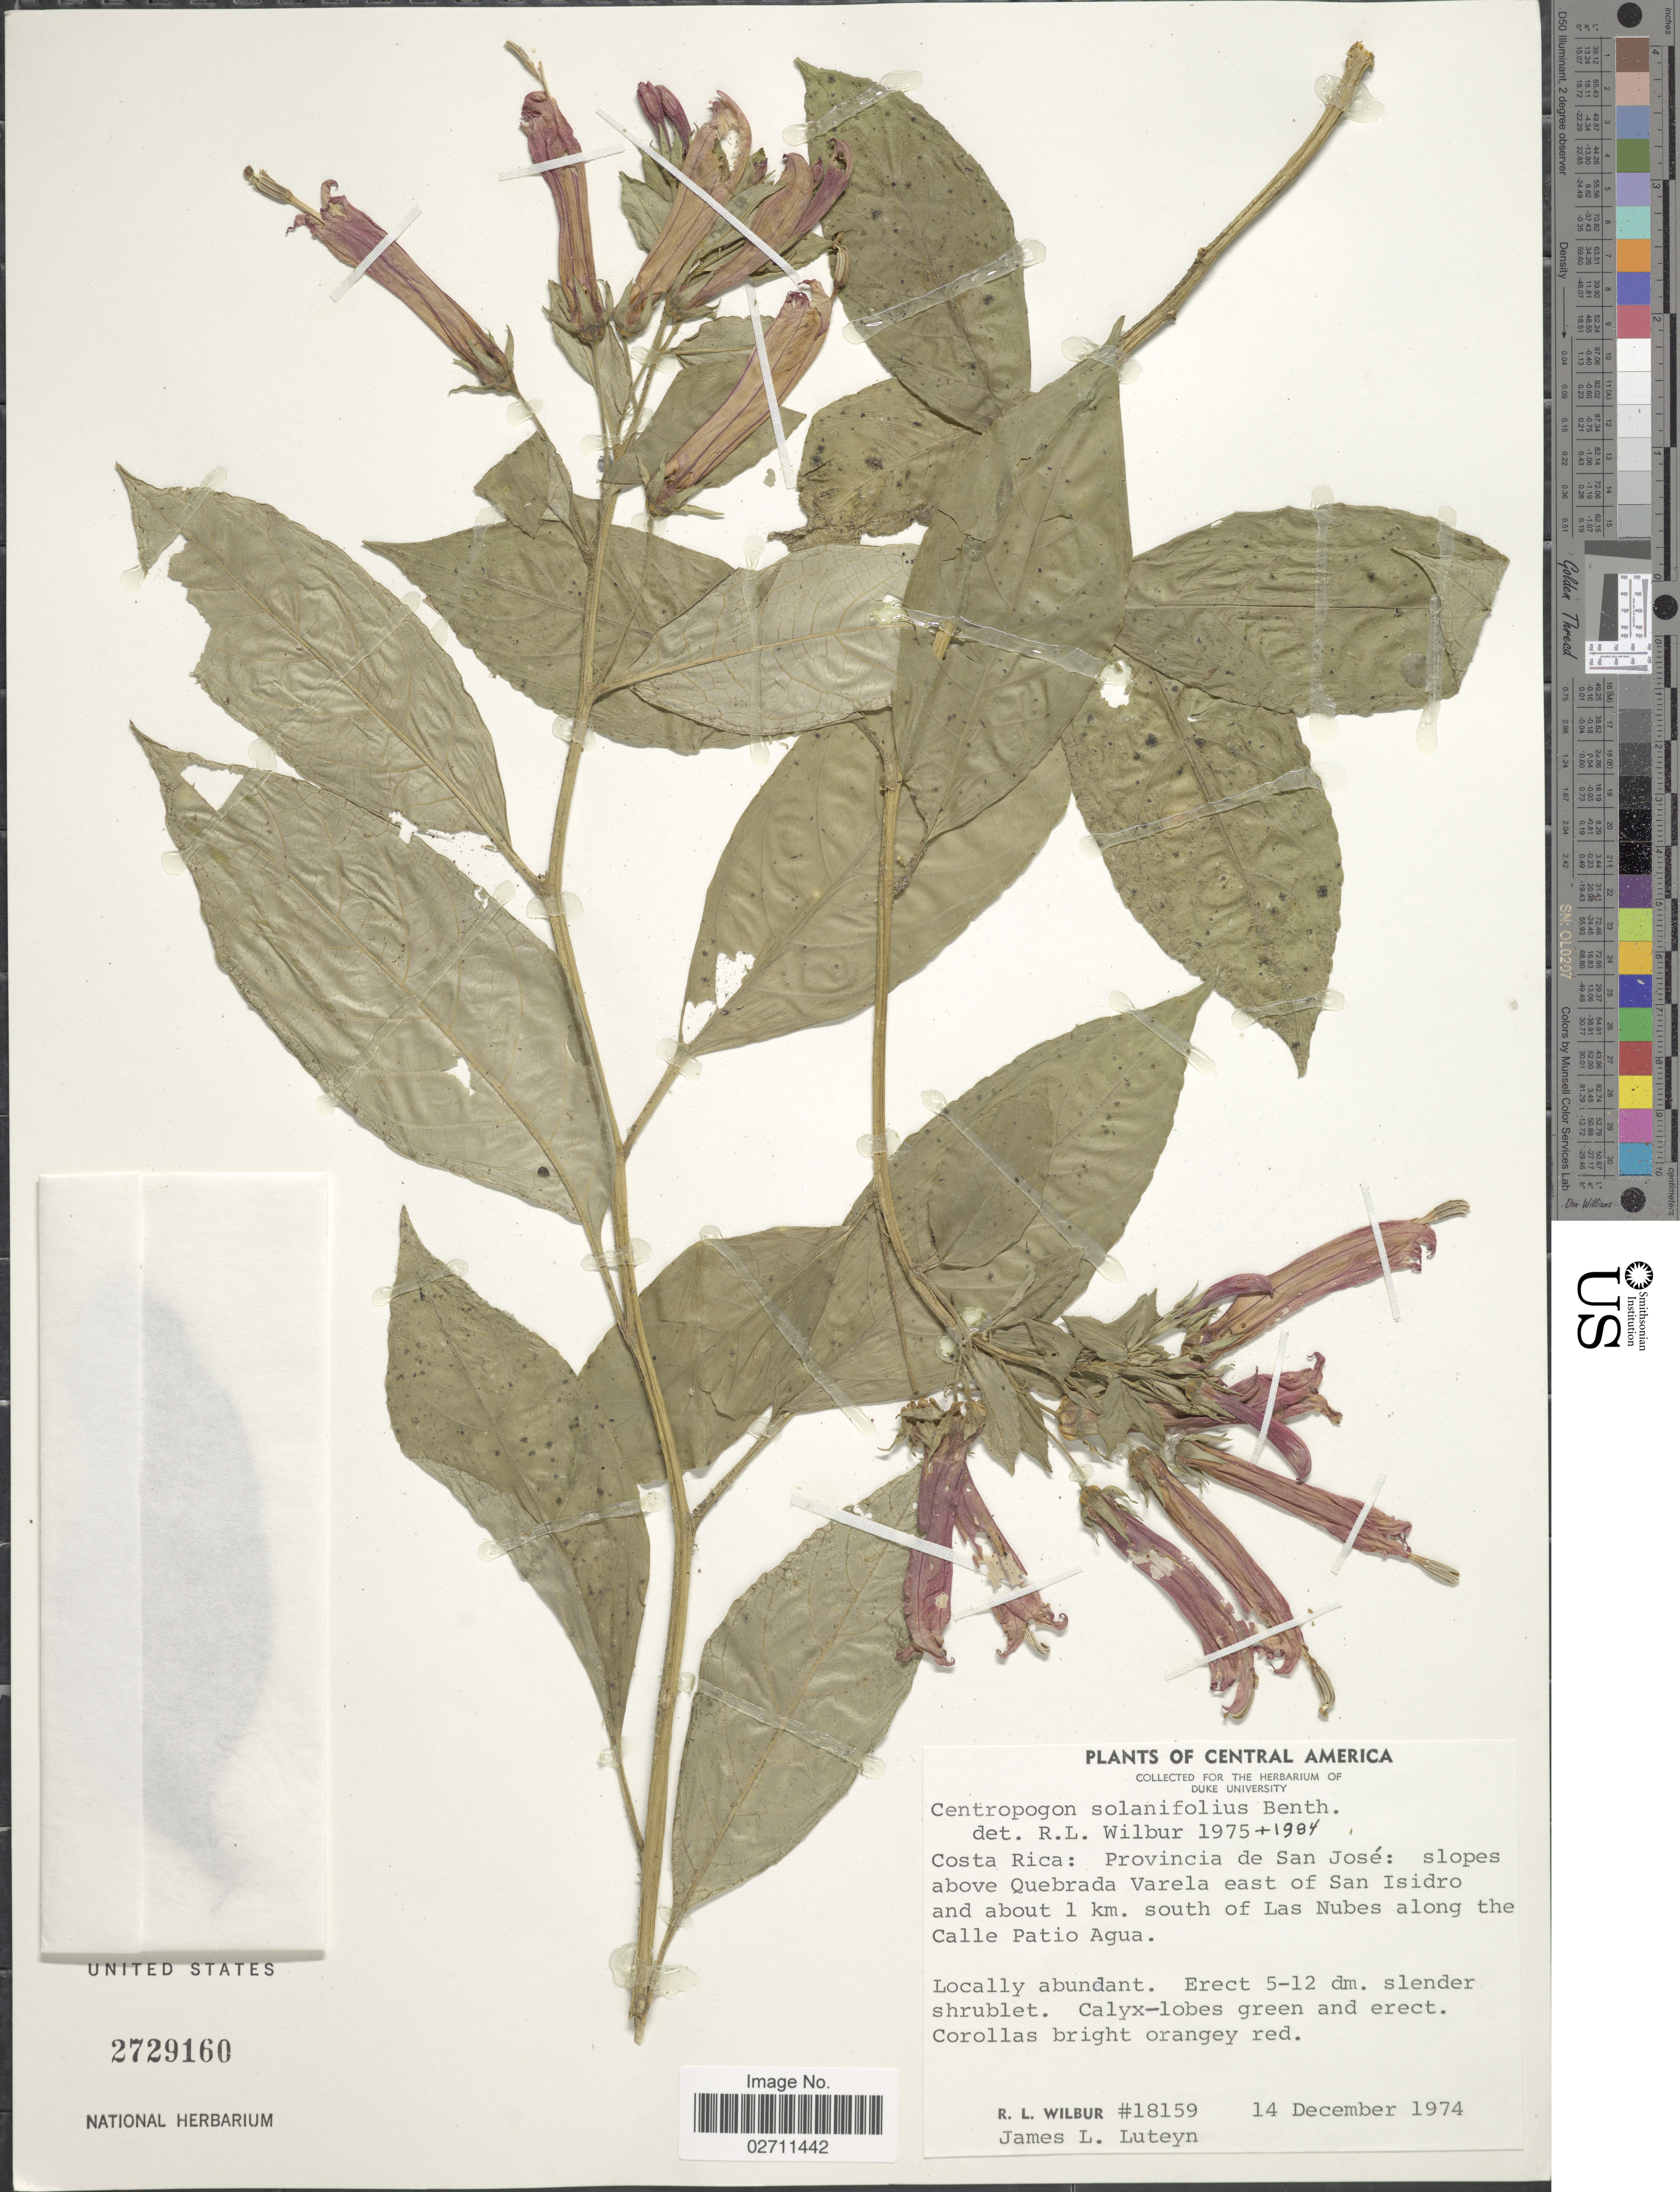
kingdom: Plantae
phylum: Tracheophyta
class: Magnoliopsida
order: Asterales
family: Campanulaceae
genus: Centropogon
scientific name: Centropogon solanifolius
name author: Benth.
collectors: R. L. Wilbur & J. L. Luteyn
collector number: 18159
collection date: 1974-12-14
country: Costa Rica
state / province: San José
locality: Slopes above Quebrada Varela east of San Isidro and about 1 km. south of Las Nubes along the Calle Patio Agua.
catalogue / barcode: US 2729160